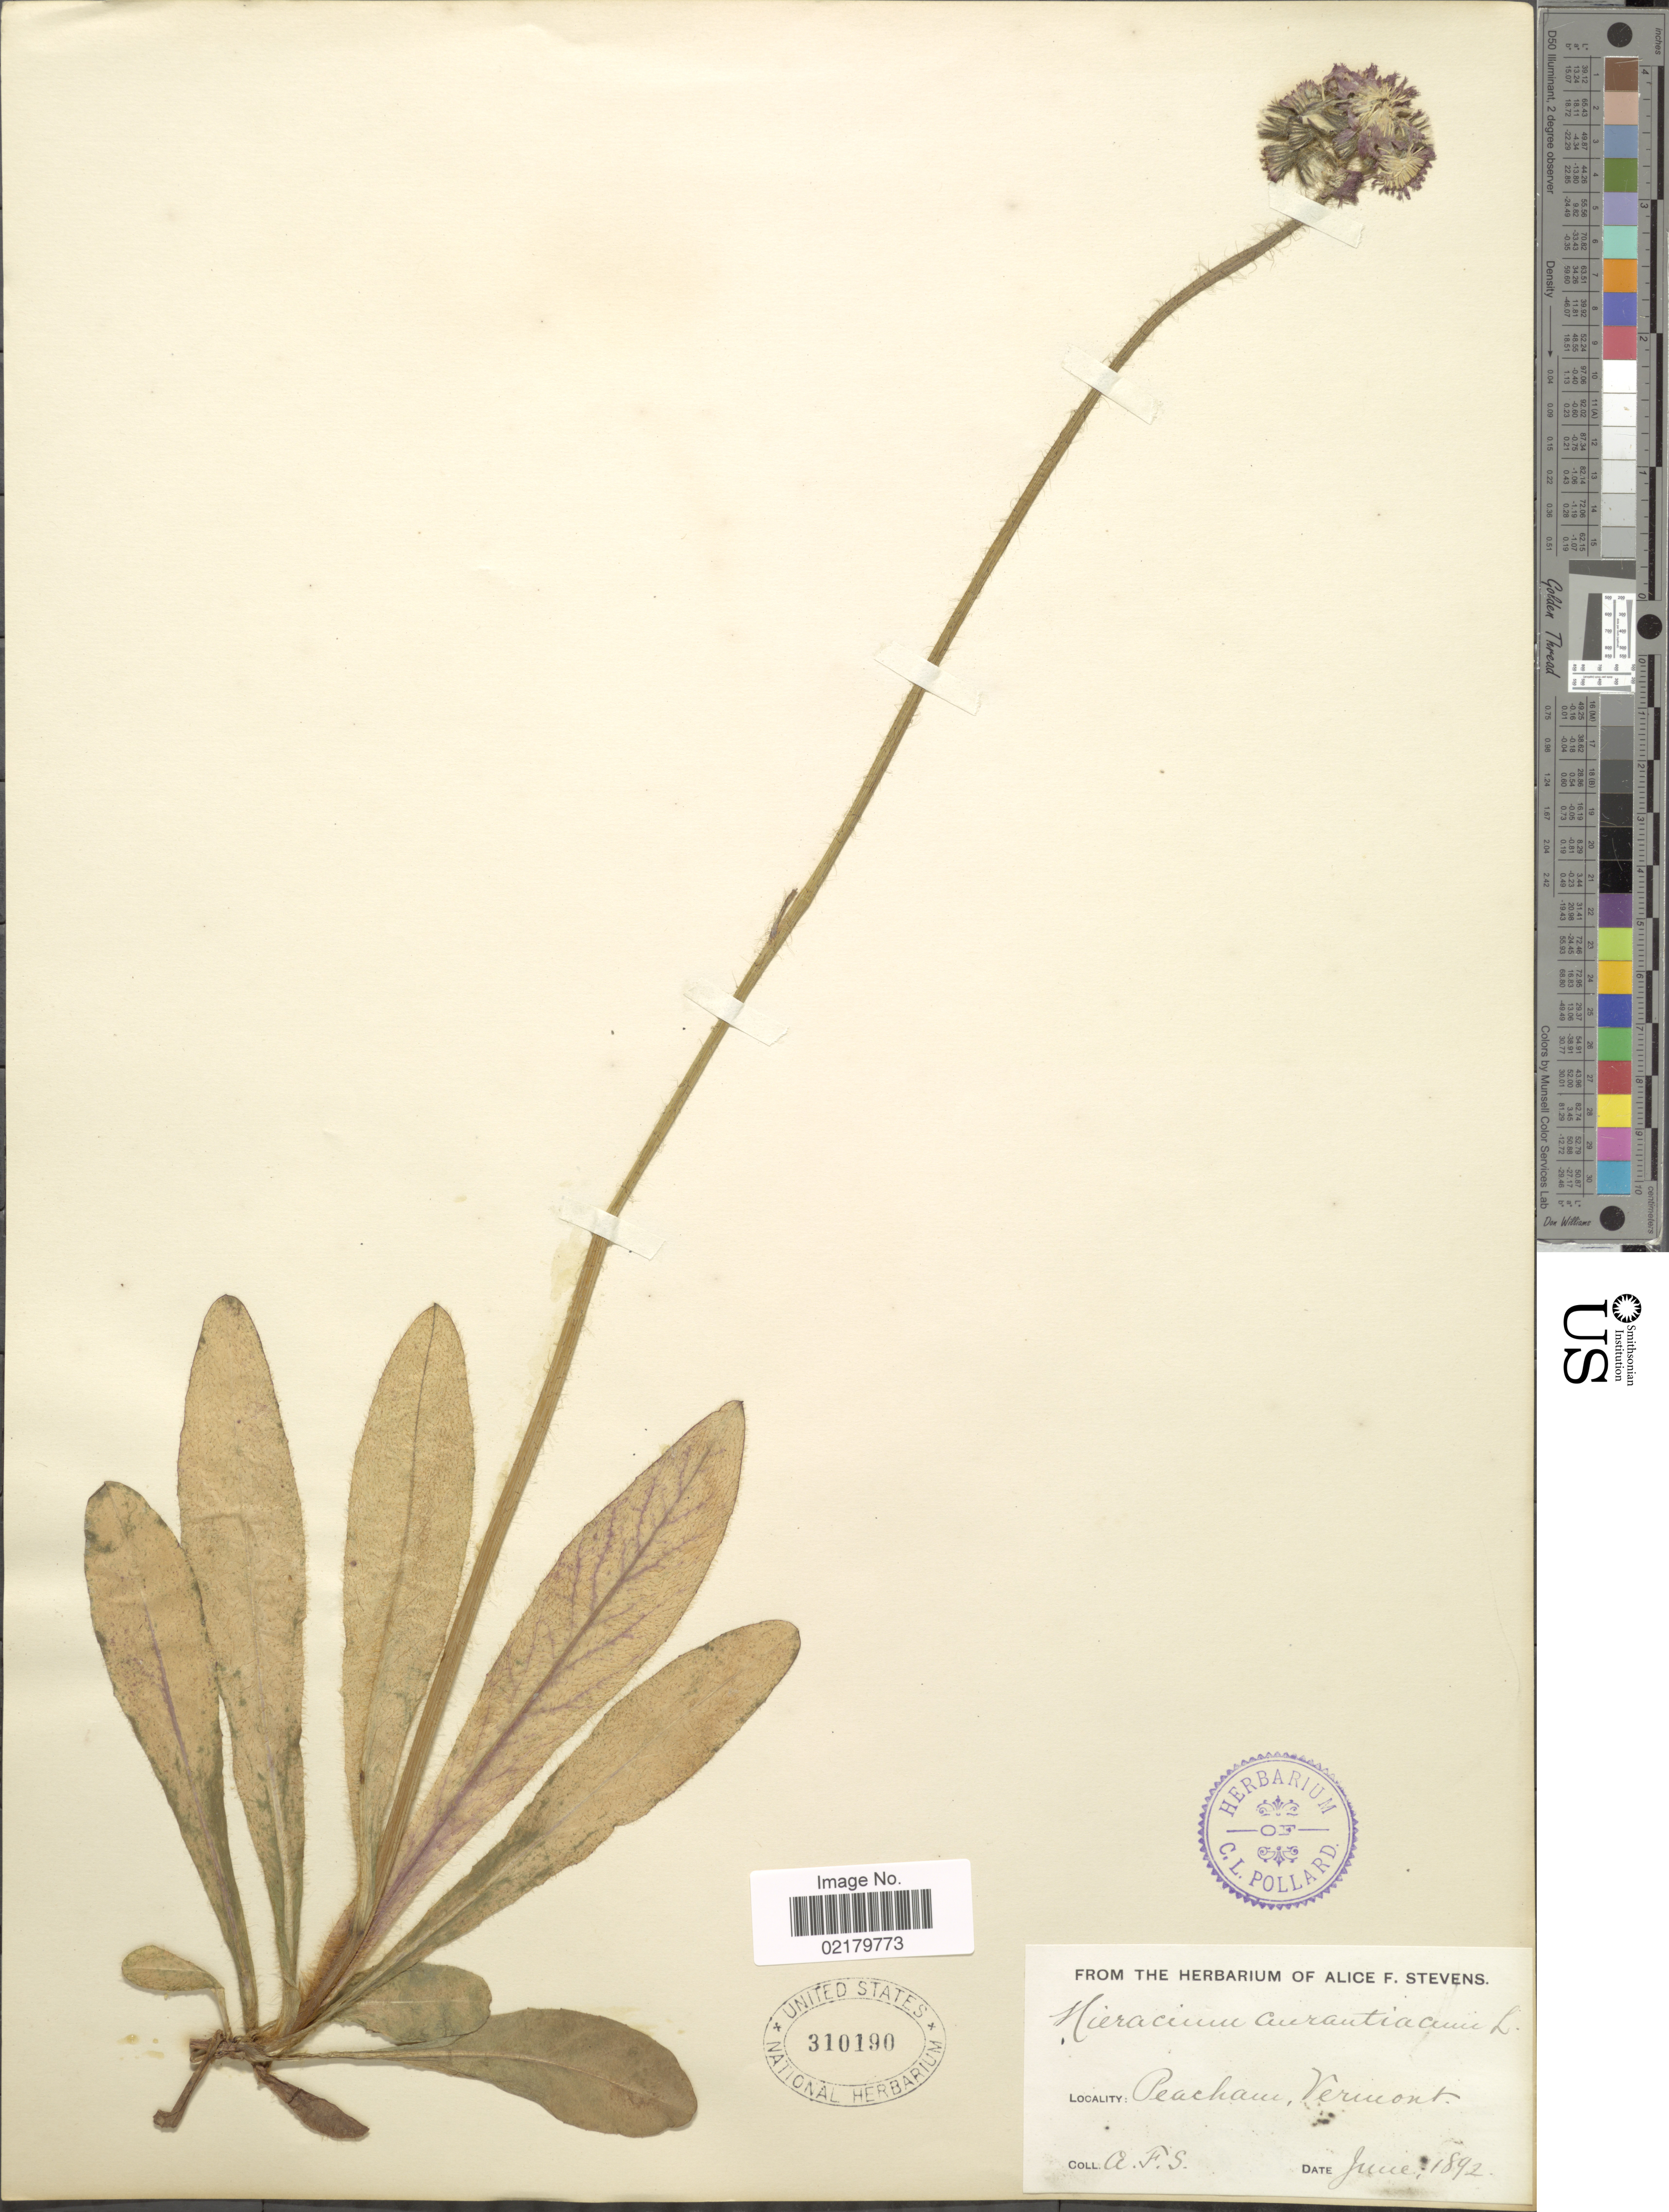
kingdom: Plantae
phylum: Tracheophyta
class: Magnoliopsida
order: Asterales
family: Asteraceae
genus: Pilosella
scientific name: Pilosella aurantiaca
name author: (L.) F.W. Schultz & Sch. Bip.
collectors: A. Stevens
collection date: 1892-06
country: United States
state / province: Vermont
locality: Peacham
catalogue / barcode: US 310190